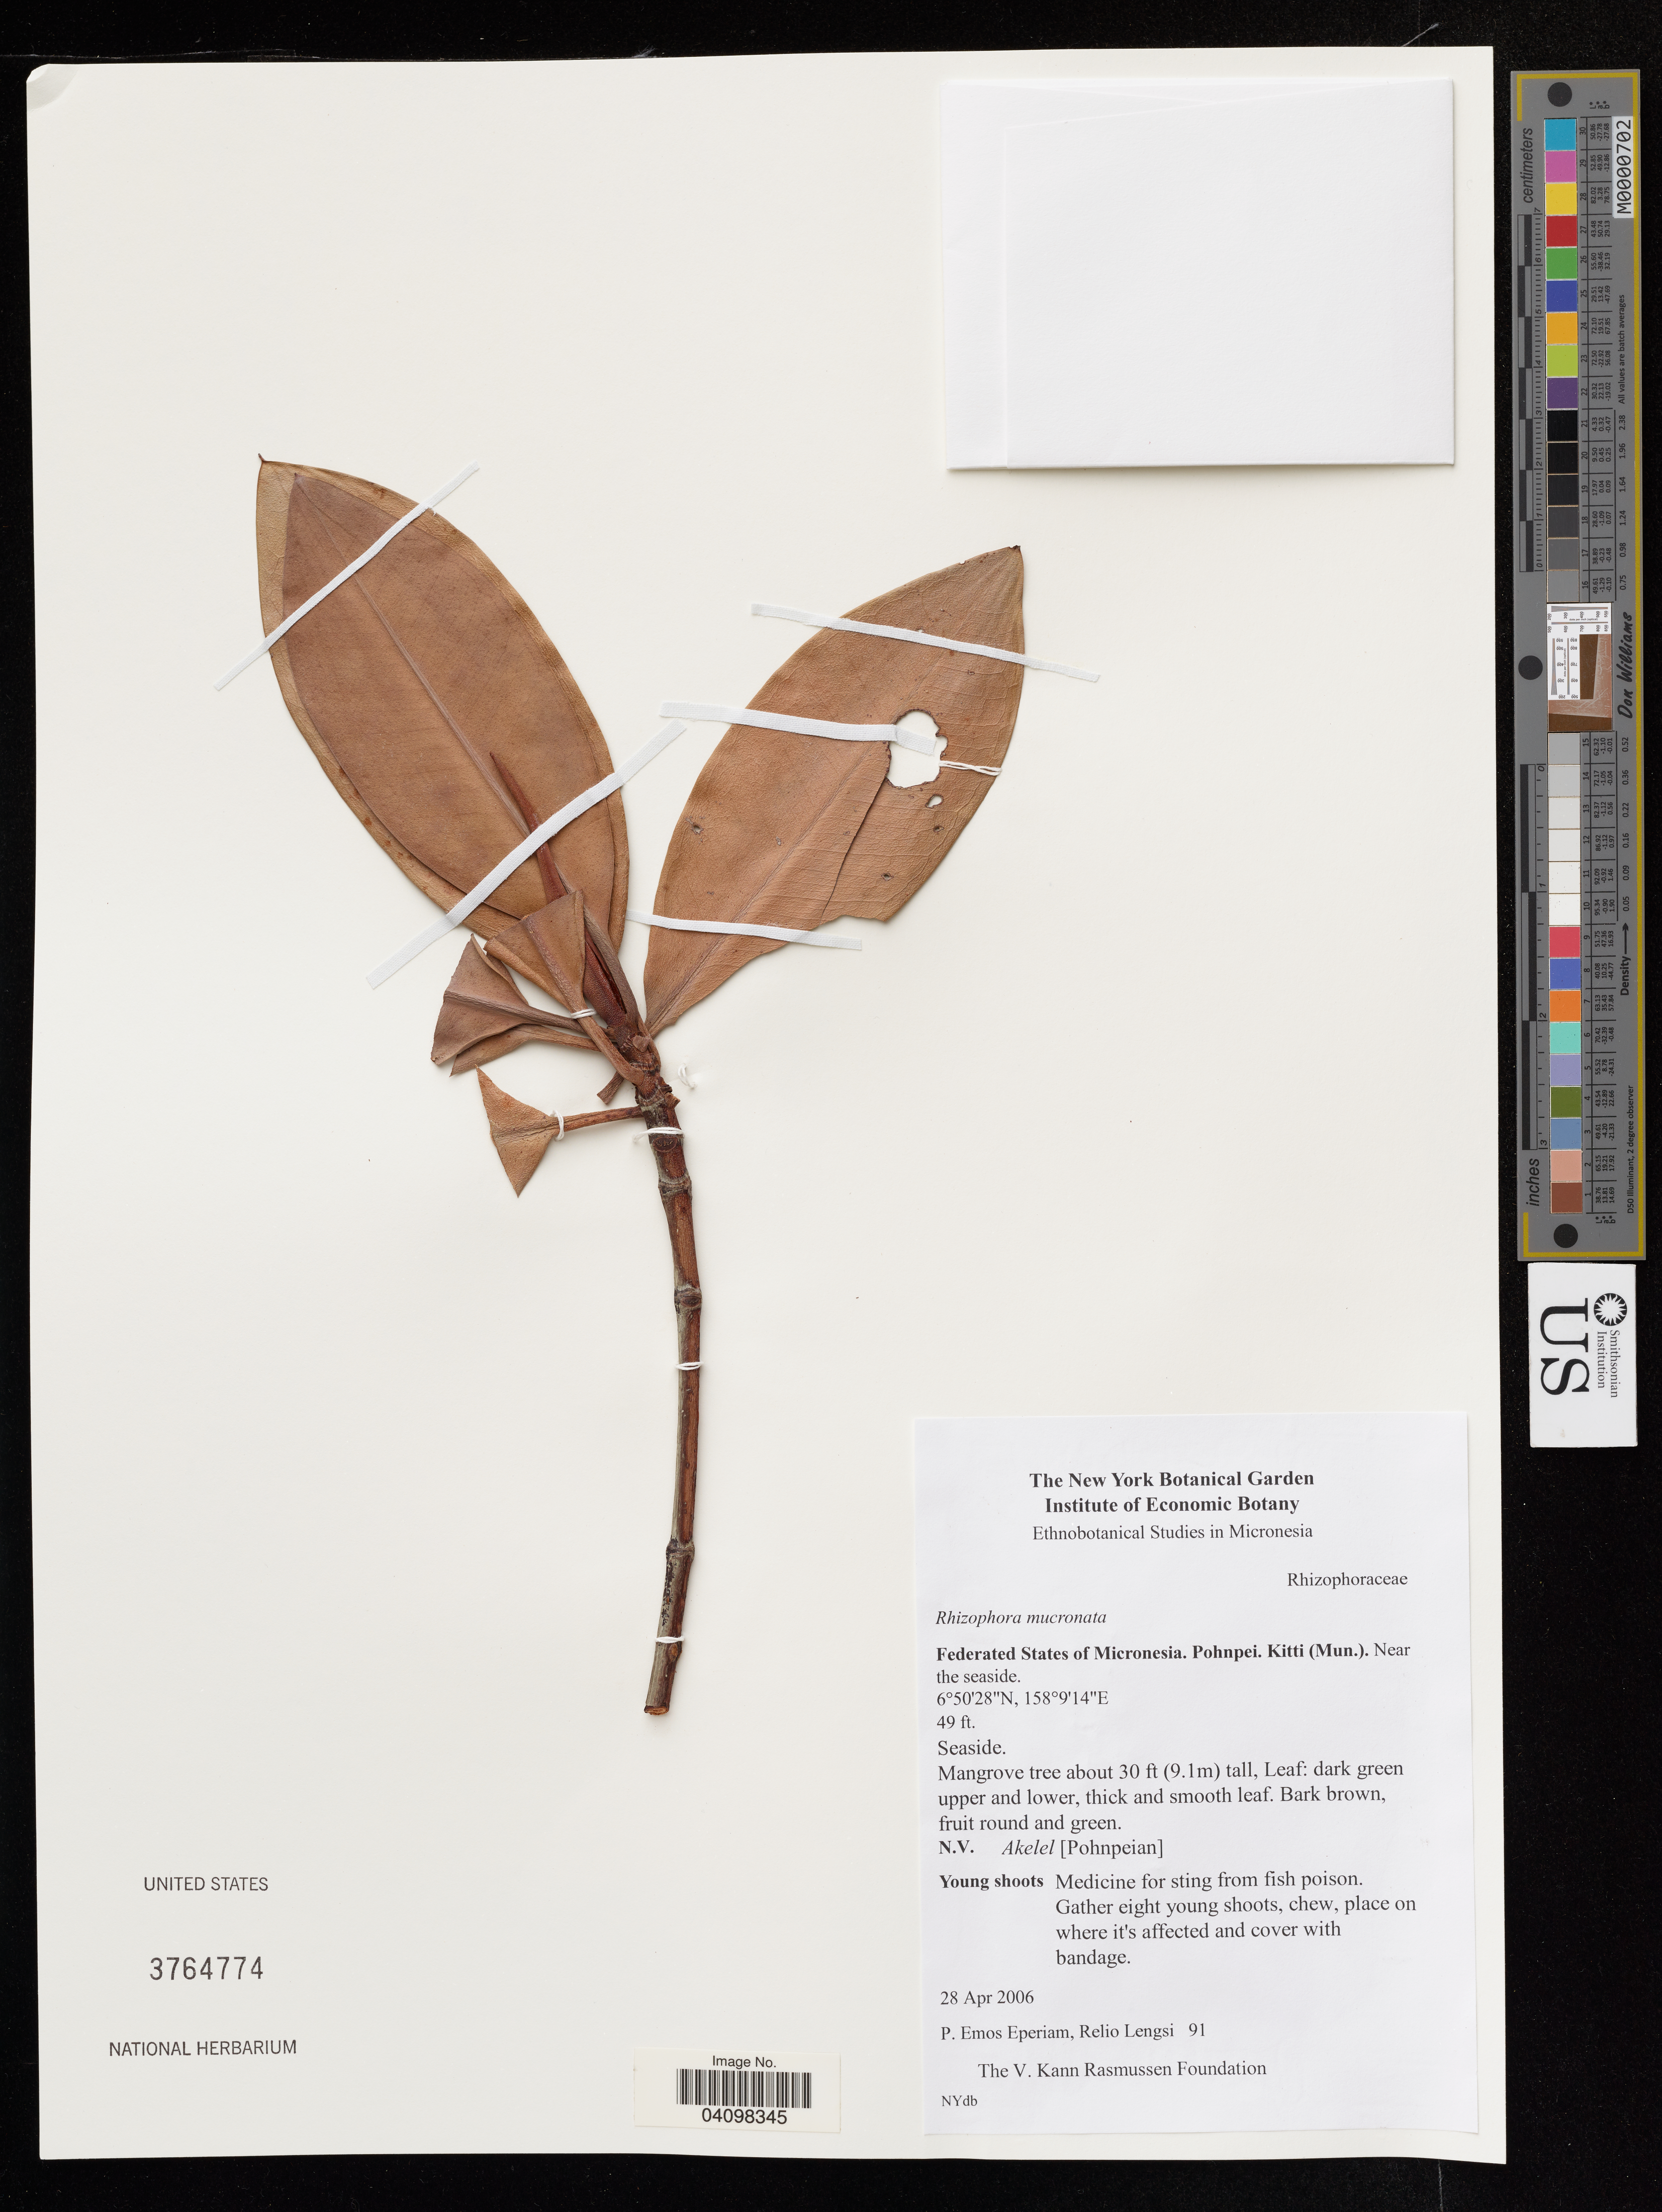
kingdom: Plantae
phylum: Tracheophyta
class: Magnoliopsida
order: Malpighiales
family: Rhizophoraceae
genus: Rhizophora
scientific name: Rhizophora mucronata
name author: Lam.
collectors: P. Eperiam, R. Lengsi & K. Rasmussen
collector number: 91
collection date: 2006-04-28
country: Micronesia, Federated States of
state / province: Pohnpei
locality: Kitti (Mun.). Near the seaside.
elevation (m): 15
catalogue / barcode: US 3764774